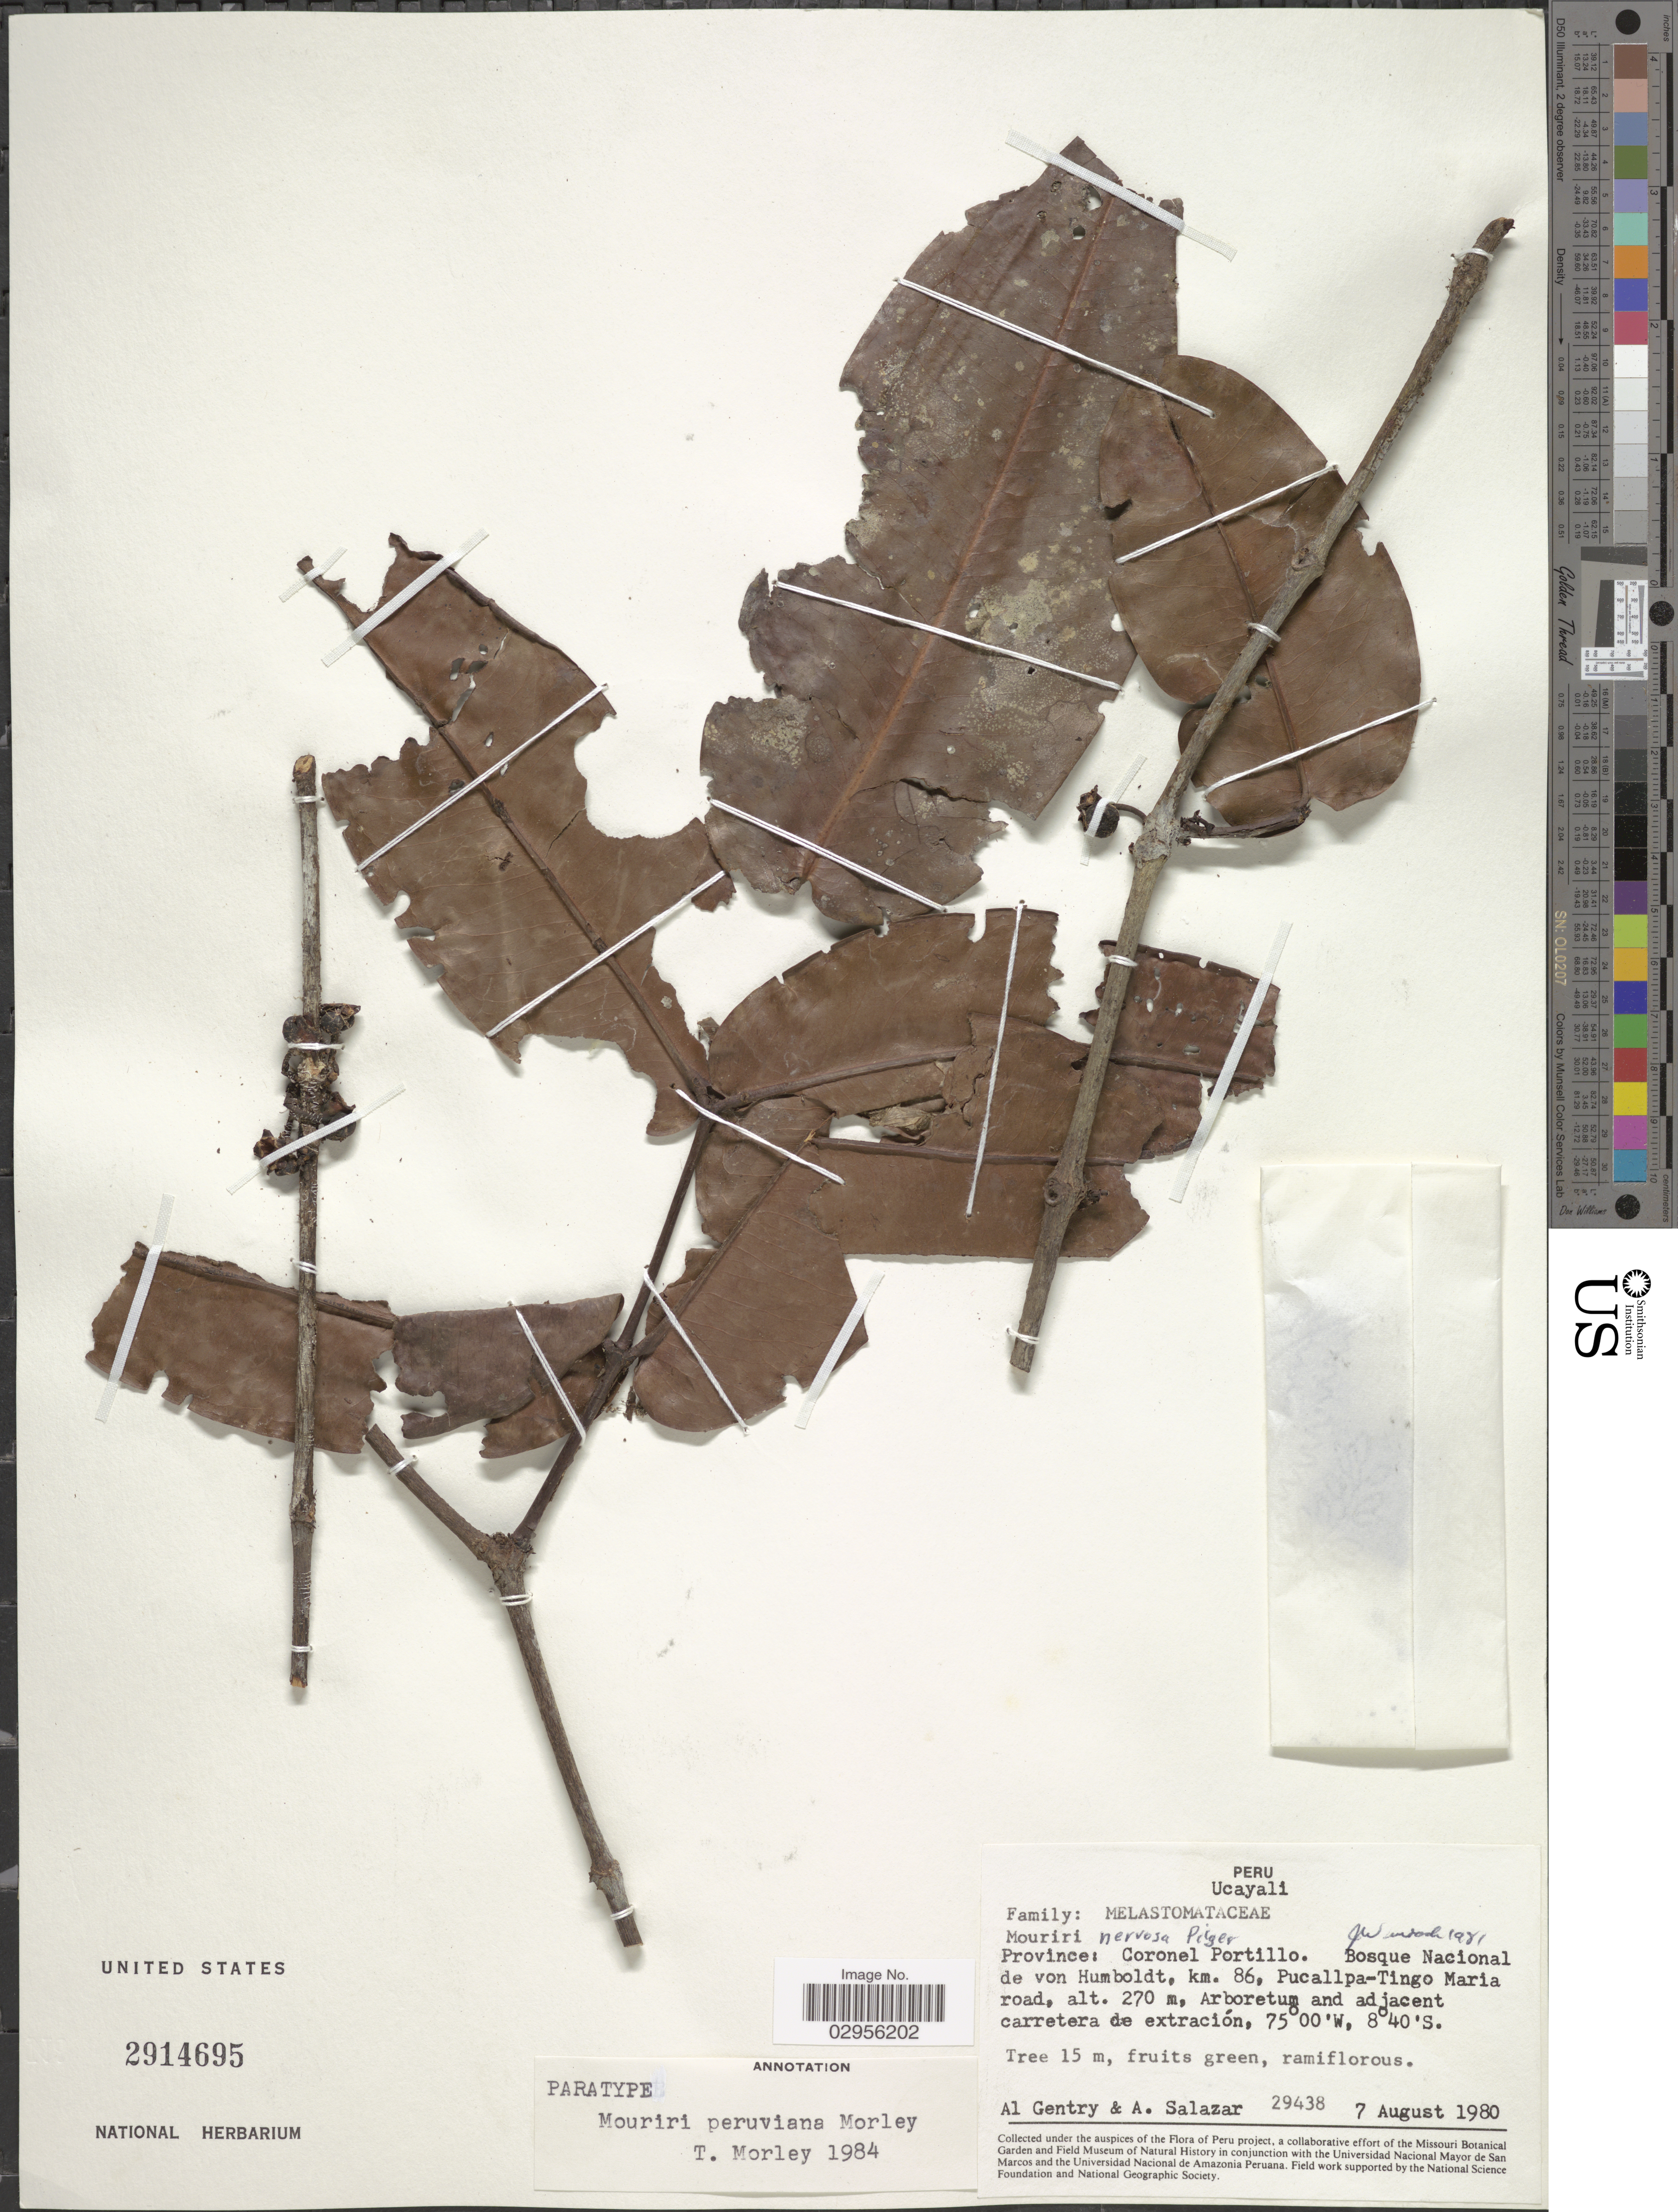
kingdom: Plantae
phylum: Tracheophyta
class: Magnoliopsida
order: Myrtales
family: Melastomataceae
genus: Mouriri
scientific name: Mouriri peruviana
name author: Morley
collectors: A. H. Gentry & A. Salazar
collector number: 29438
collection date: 1980-08-07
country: Peru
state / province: Ucayali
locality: Province: Coronel Portillo. Bosque Nacional de von Humboldt, km. 86, Pucallpa-Tingo Maria road.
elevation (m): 270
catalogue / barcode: US 2914695